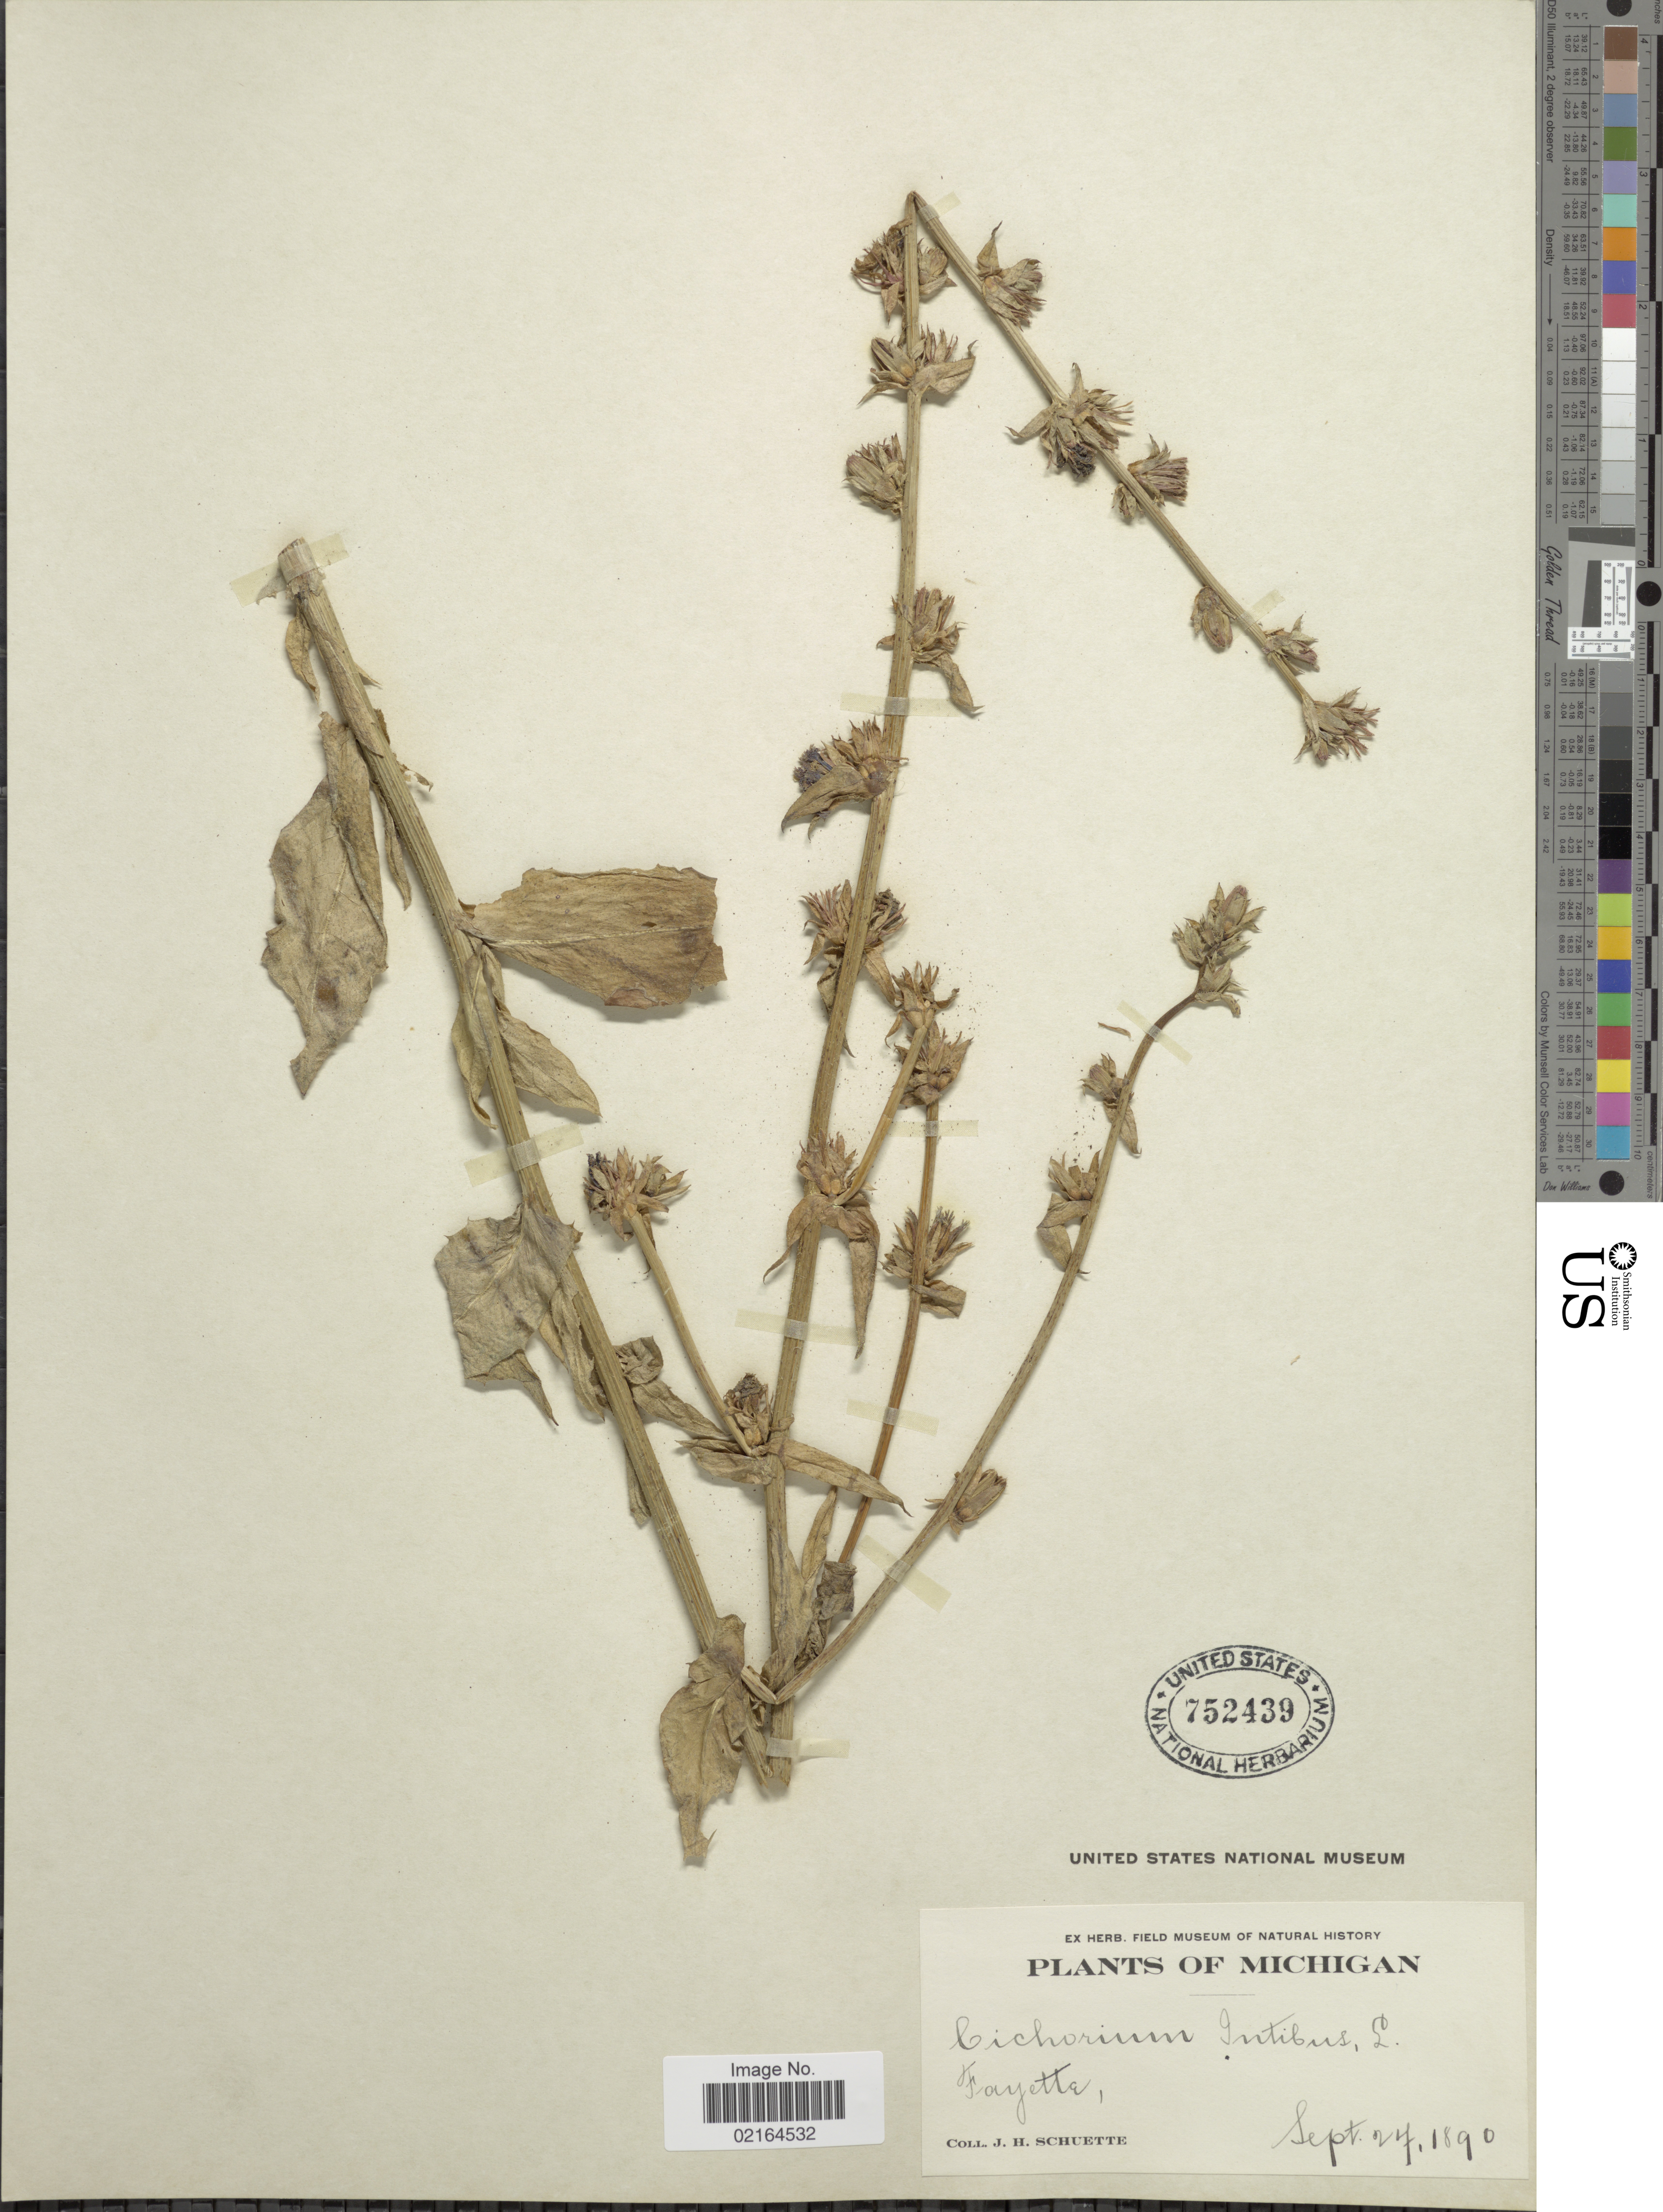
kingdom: Plantae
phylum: Tracheophyta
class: Magnoliopsida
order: Asterales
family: Asteraceae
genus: Cichorium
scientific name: Cichorium intybus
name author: L.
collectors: J. H. Schuette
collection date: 1890-09-27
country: United States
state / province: Michigan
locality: Fayetta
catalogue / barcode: US 752439